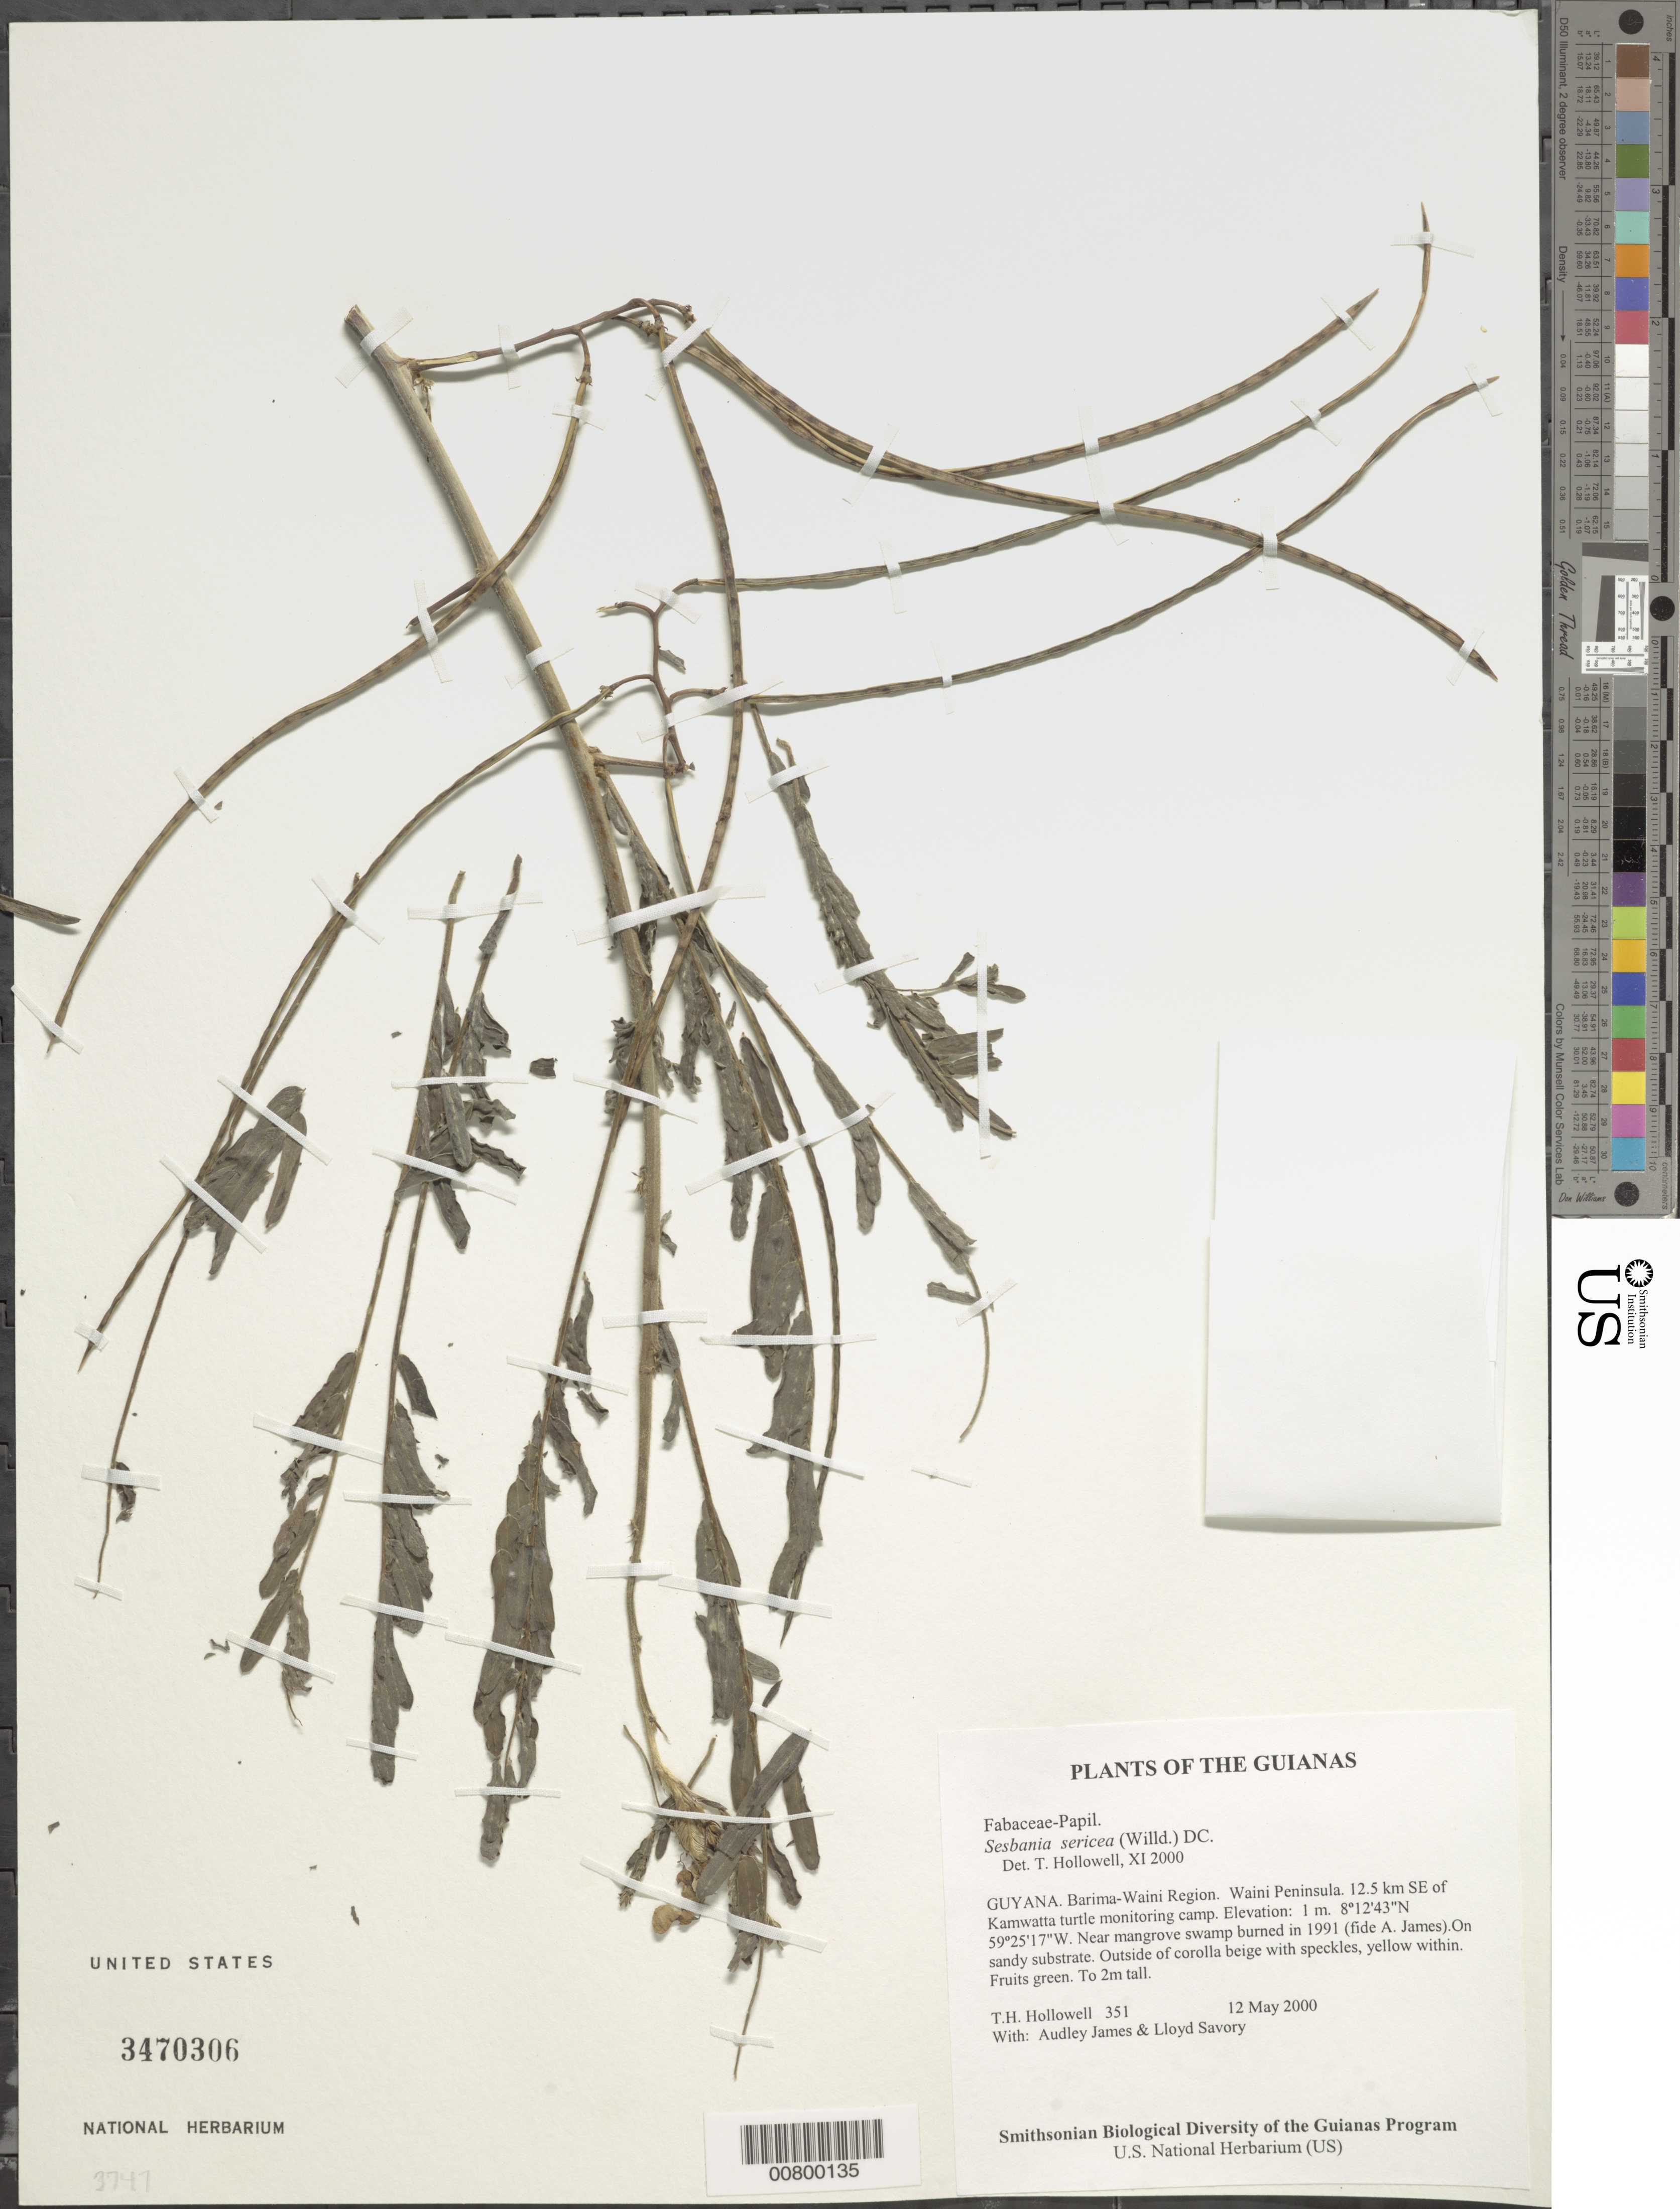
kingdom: Plantae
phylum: Tracheophyta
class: Magnoliopsida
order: Fabales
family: Fabaceae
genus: Sesbania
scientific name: Sesbania sericea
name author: (Willd.) Link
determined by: Hollowell, T. H., (BOT), Smithsonian Institution - National Museum of Natural History (UNITED STATES)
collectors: T. Hollowell, A. James & L. Savory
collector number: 351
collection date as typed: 12 May 2000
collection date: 2000-05-12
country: Guyana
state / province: Barima-Waini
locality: Waini Peninsula. 12.5 km SE of Kamwatta turtle monitoring camp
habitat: Near mangrove swamp burned in 1991 (fide A. James).On sandy substrate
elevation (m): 1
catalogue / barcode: US 3470306